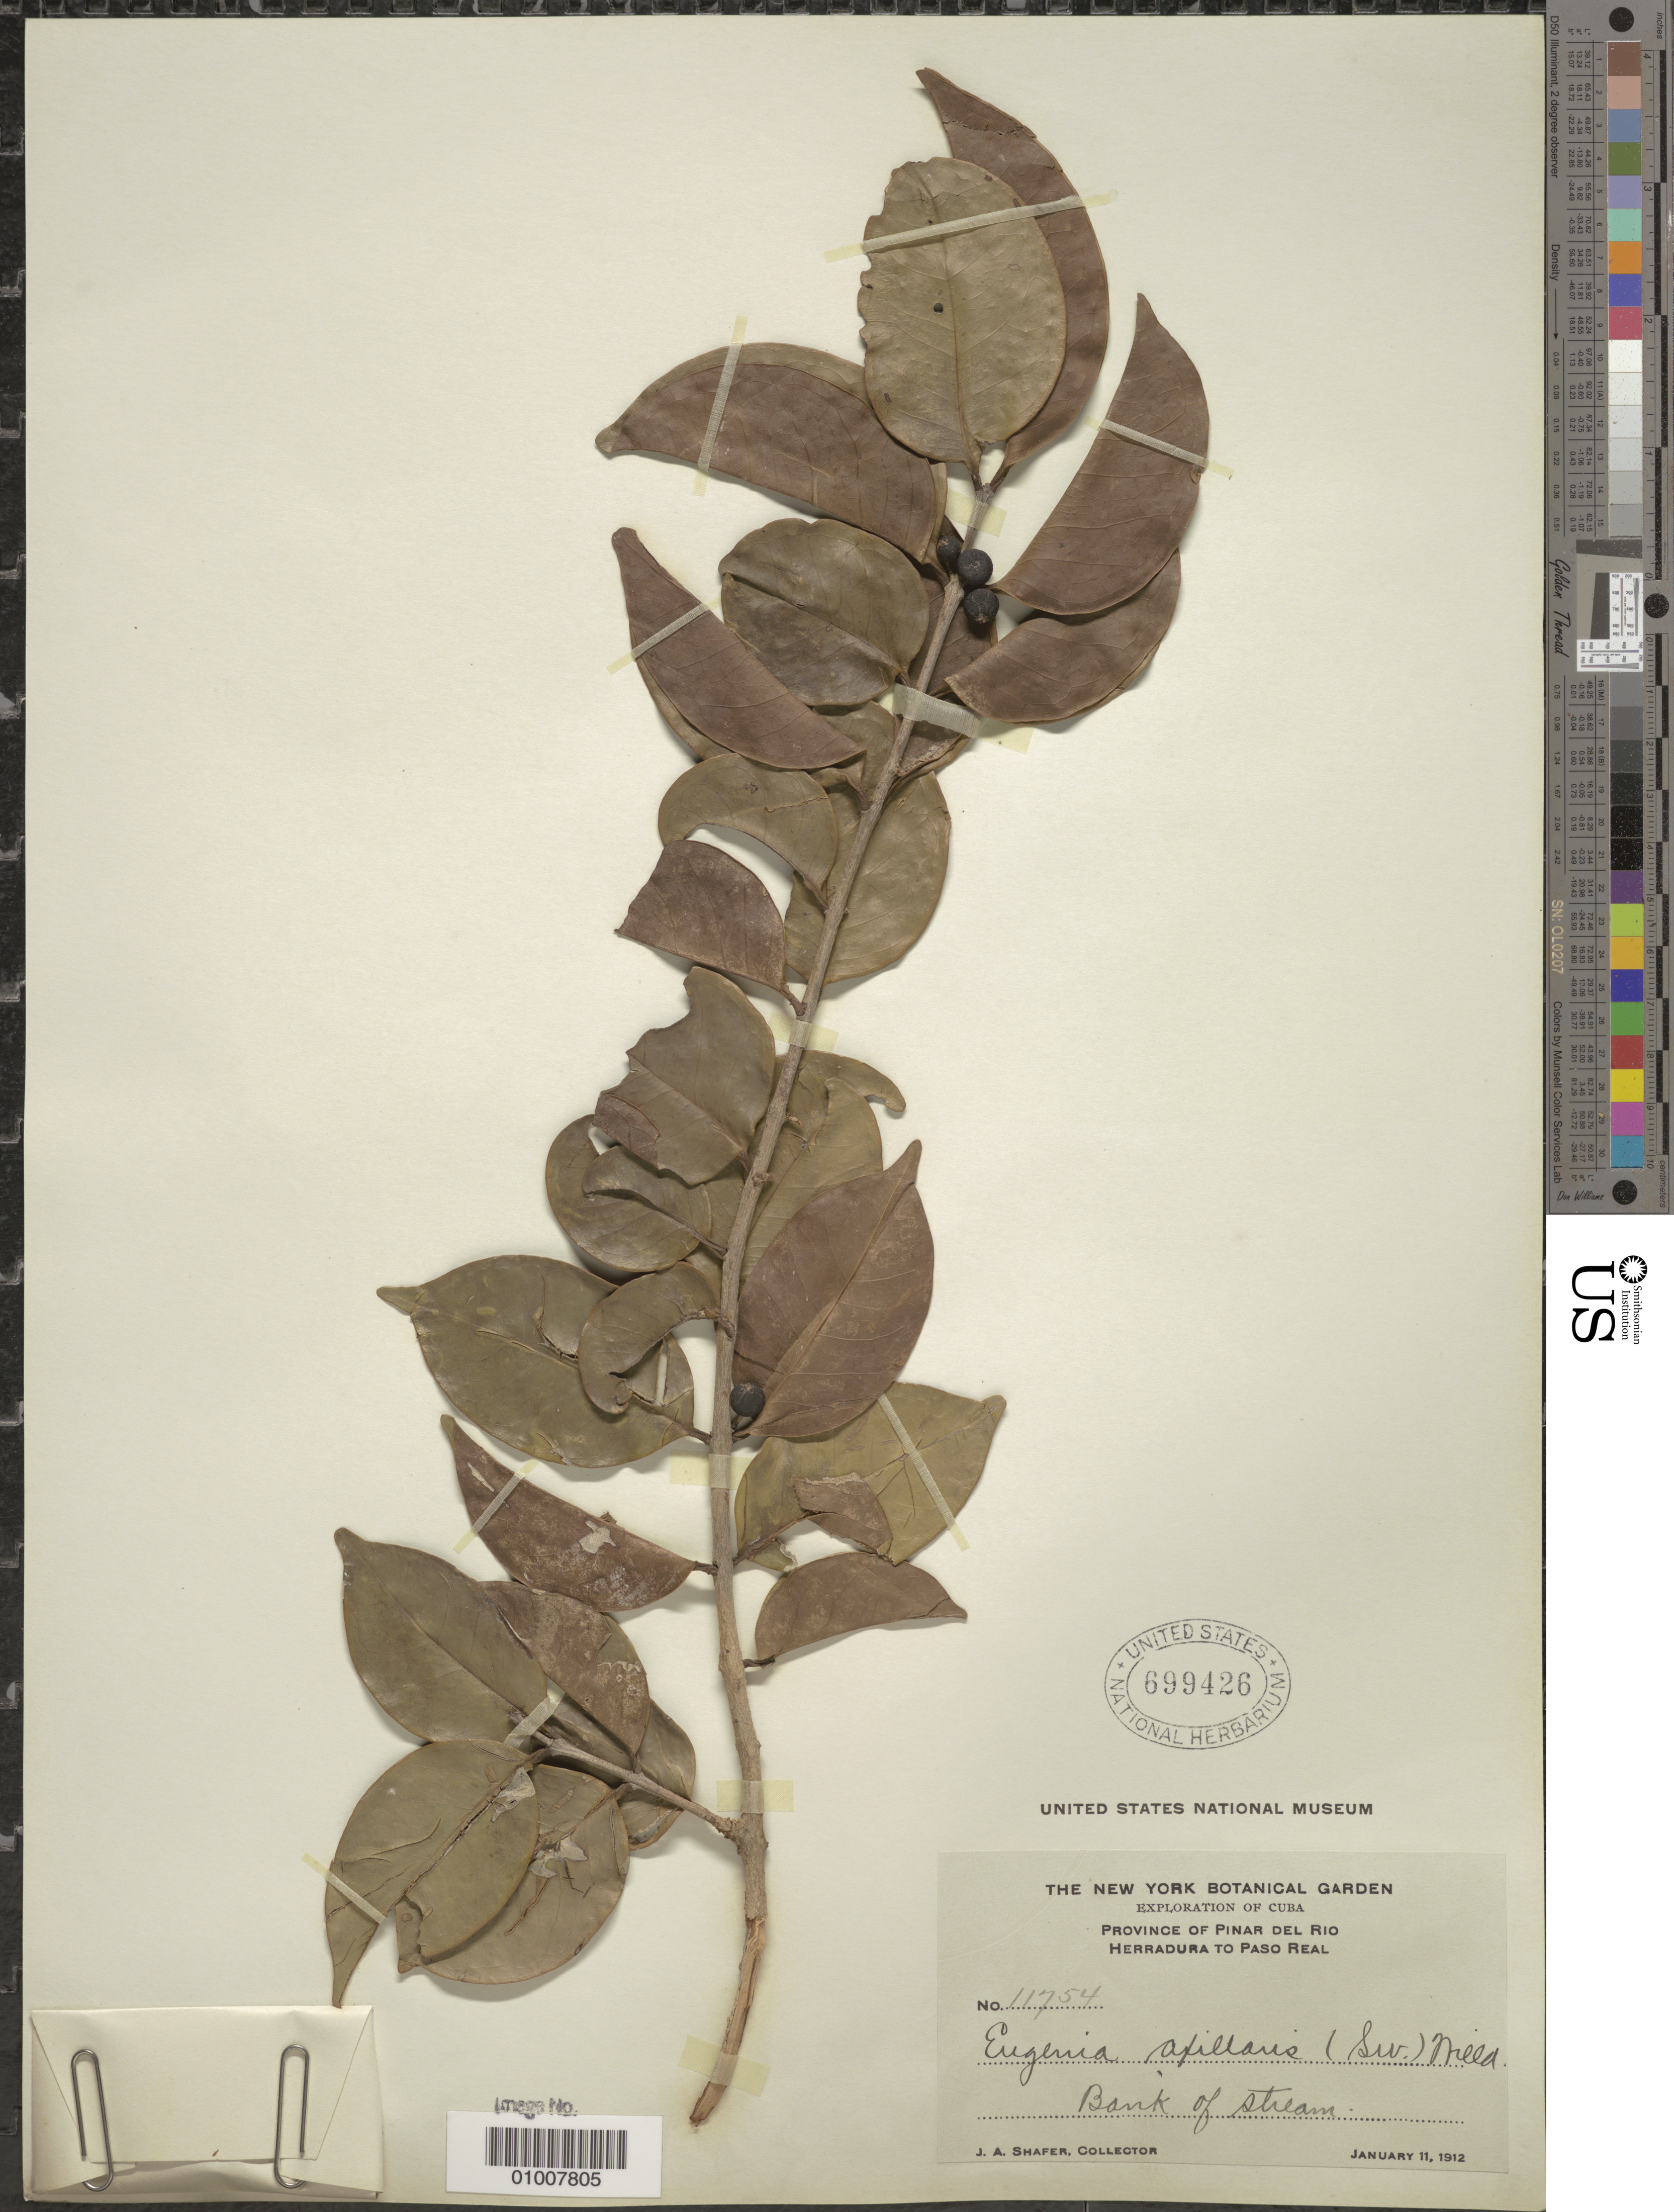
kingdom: Plantae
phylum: Tracheophyta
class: Magnoliopsida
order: Myrtales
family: Myrtaceae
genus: Eugenia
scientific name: Eugenia axillaris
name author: (Sw.) Willd.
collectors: J. A. Shafer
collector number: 11754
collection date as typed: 11 Jan 1912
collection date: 1912-01-11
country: Cuba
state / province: Pinar del Rio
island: Cuba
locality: Herradura to Paso Real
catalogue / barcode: US 699426